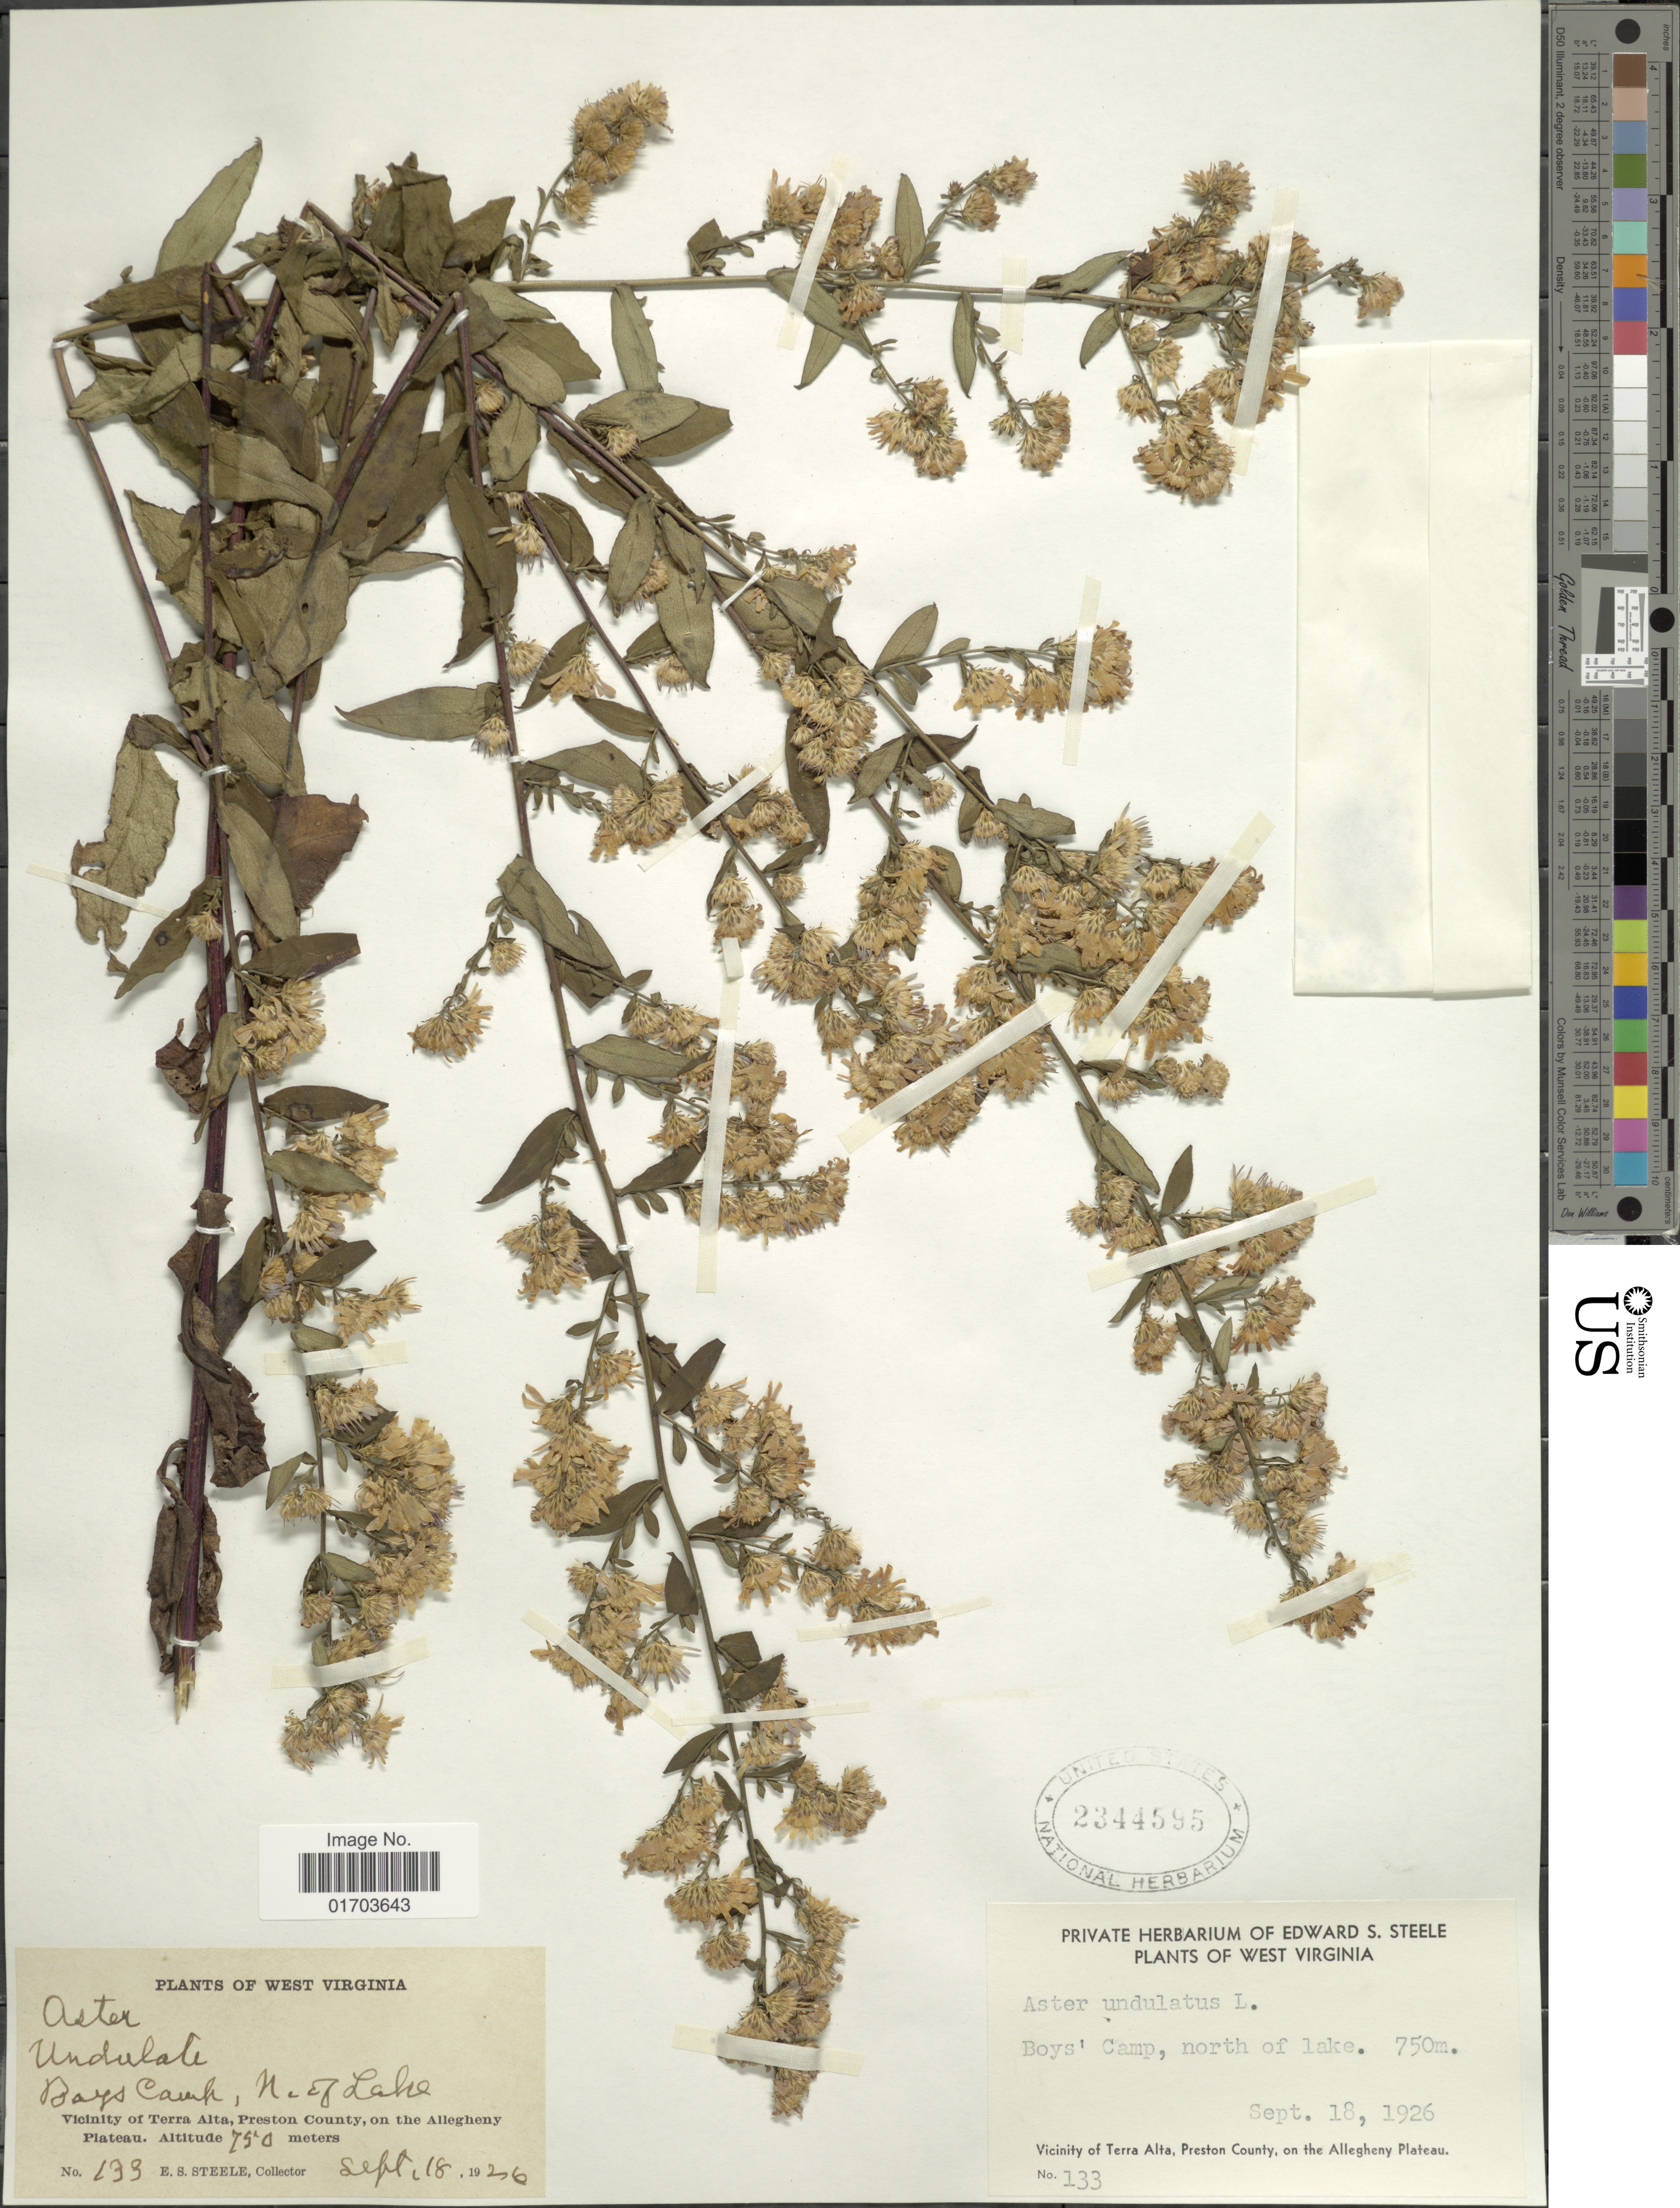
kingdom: Plantae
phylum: Tracheophyta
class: Magnoliopsida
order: Asterales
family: Asteraceae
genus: Symphyotrichum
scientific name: Symphyotrichum undulatum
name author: (L.) G.L. Nesom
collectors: E. Steele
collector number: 133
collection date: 1926-09-18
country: United States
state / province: West Virginia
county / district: Preston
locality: West Virginia. Boys Camp, north of lake. Vicinity of Terra Alta, Preston County, on the Allegheny Plateau.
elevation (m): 750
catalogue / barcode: US 2344595